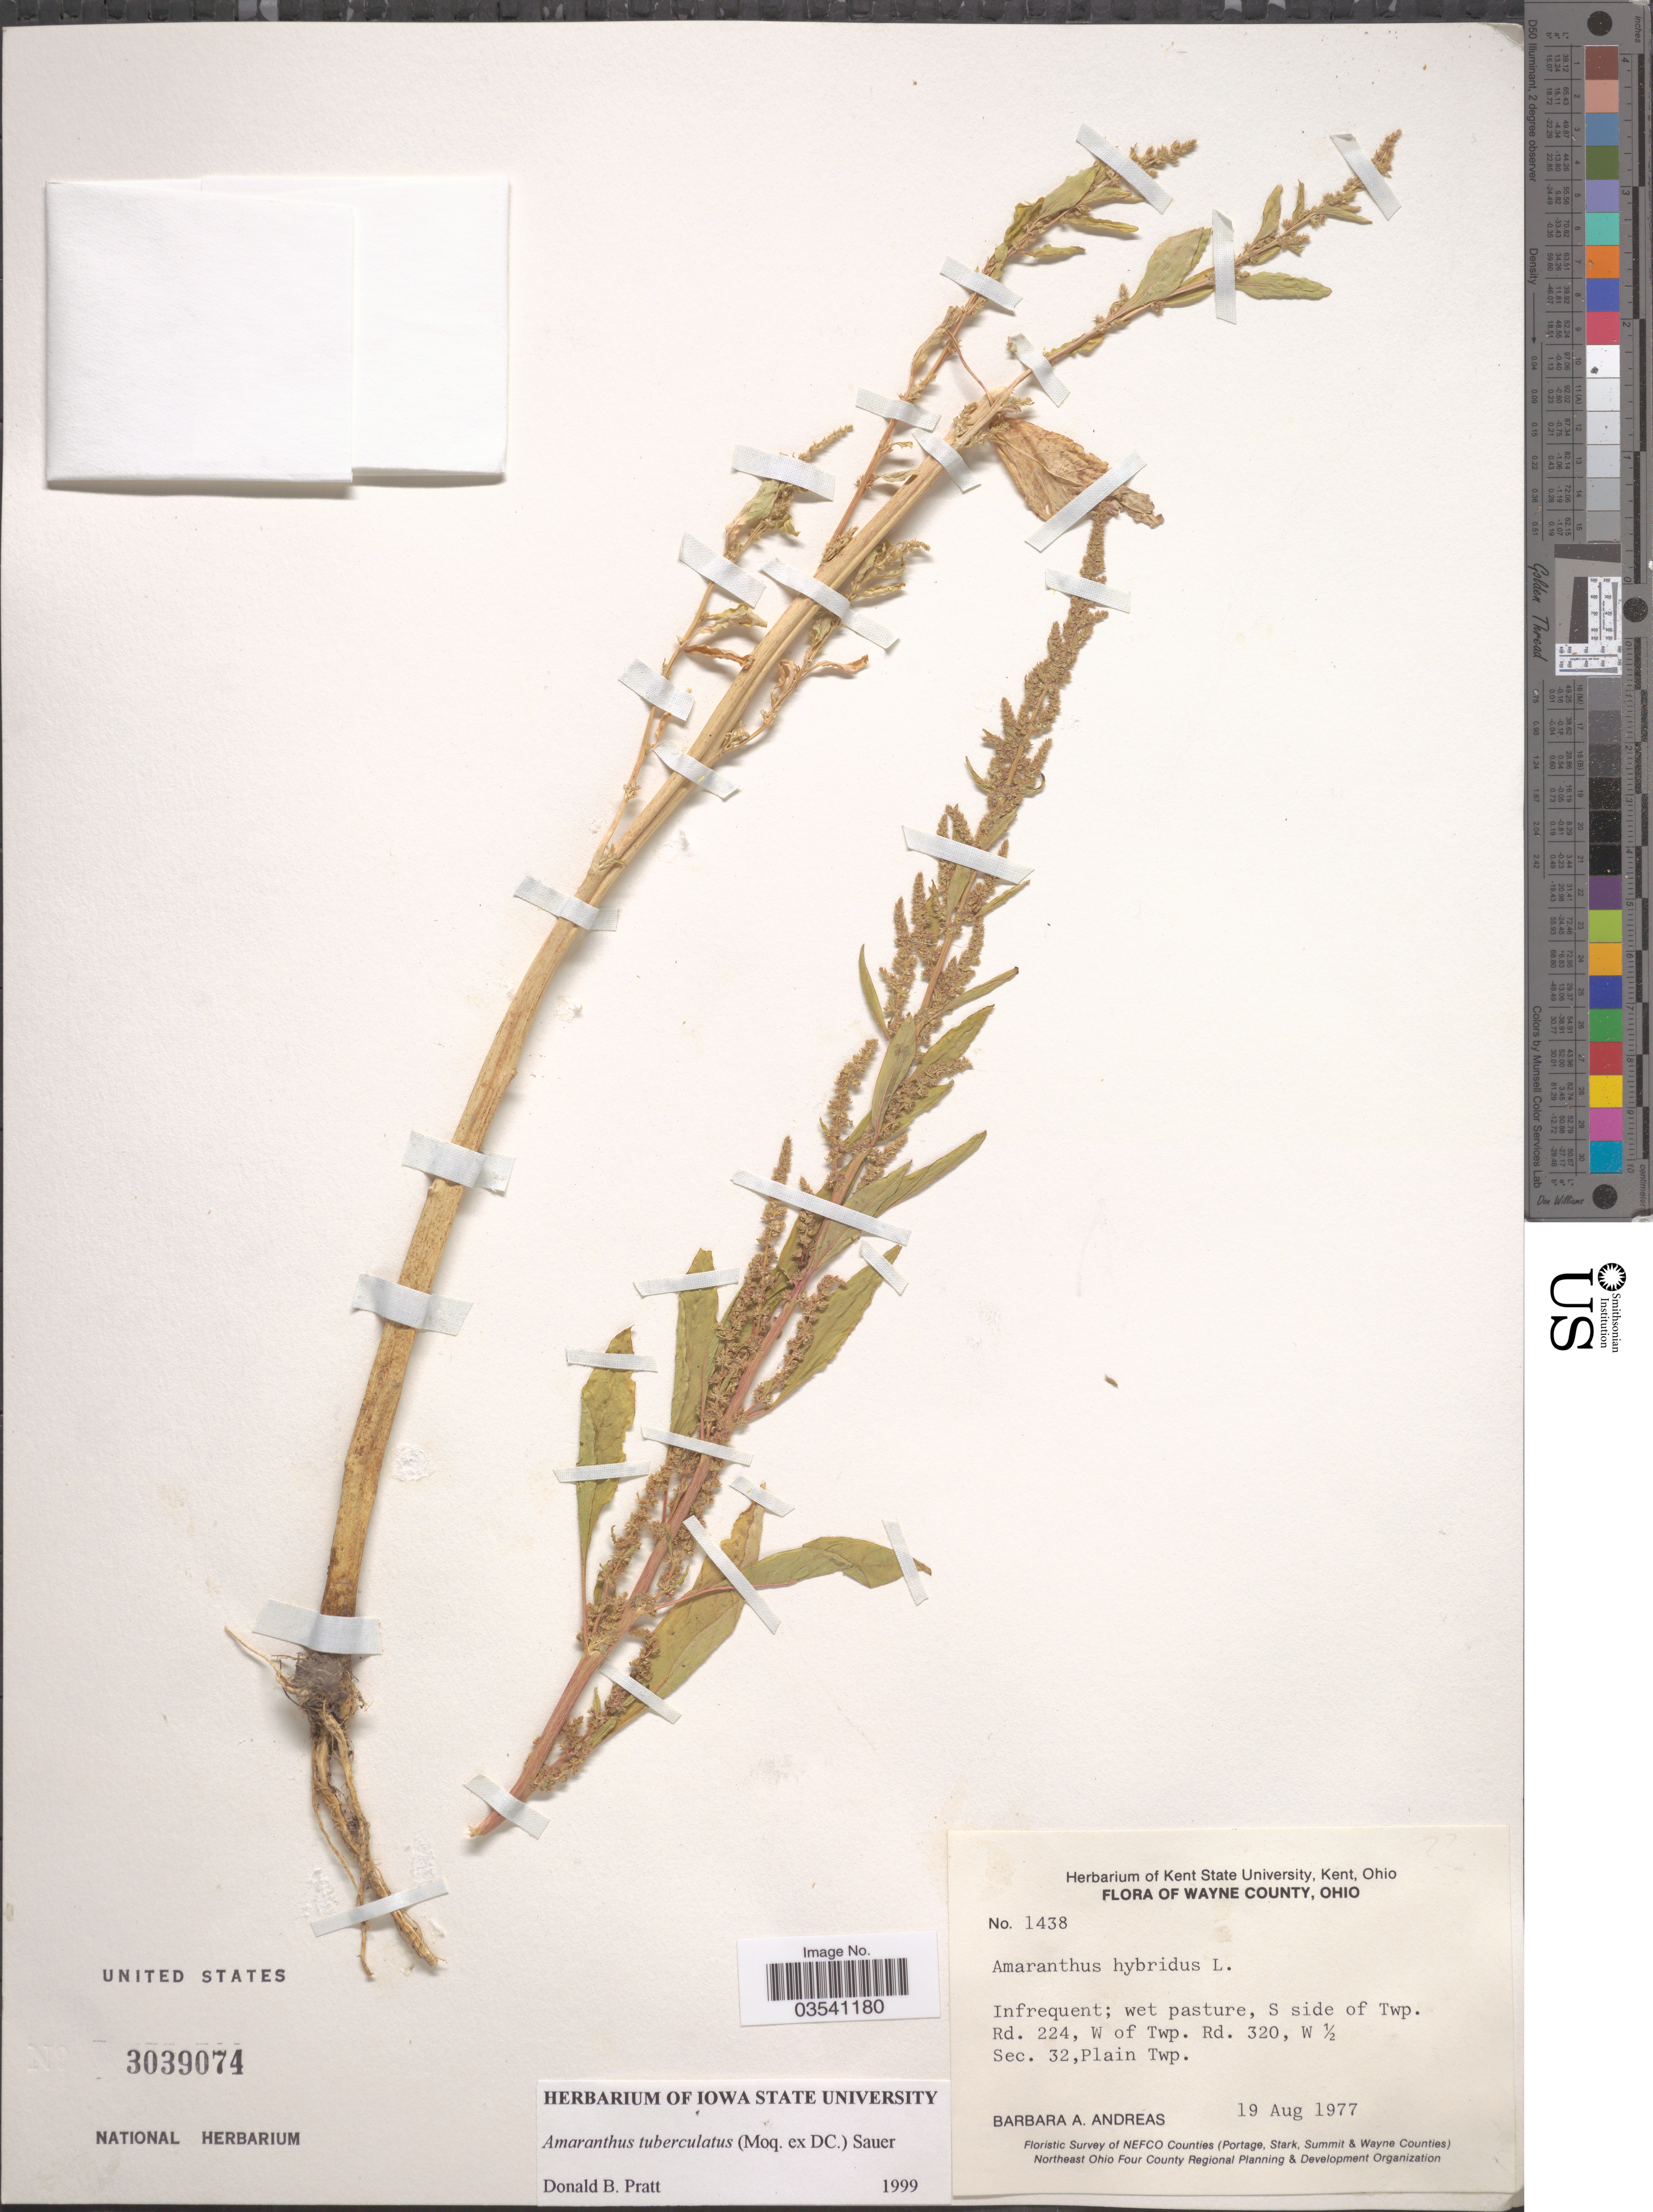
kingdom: Plantae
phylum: Tracheophyta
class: Magnoliopsida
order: Caryophyllales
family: Amaranthaceae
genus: Amaranthus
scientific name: Amaranthus tuberculatus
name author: (Moq.) J.D. Sauer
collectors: B. A. Andreas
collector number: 1438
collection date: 1977-08-19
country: United States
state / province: Ohio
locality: Wayne County. Wet pasture, S side of Twp. Rd. 224, W of Twp. Rd. 320, W ½ Sec. 32, Plain Twp.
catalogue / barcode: US 3039074